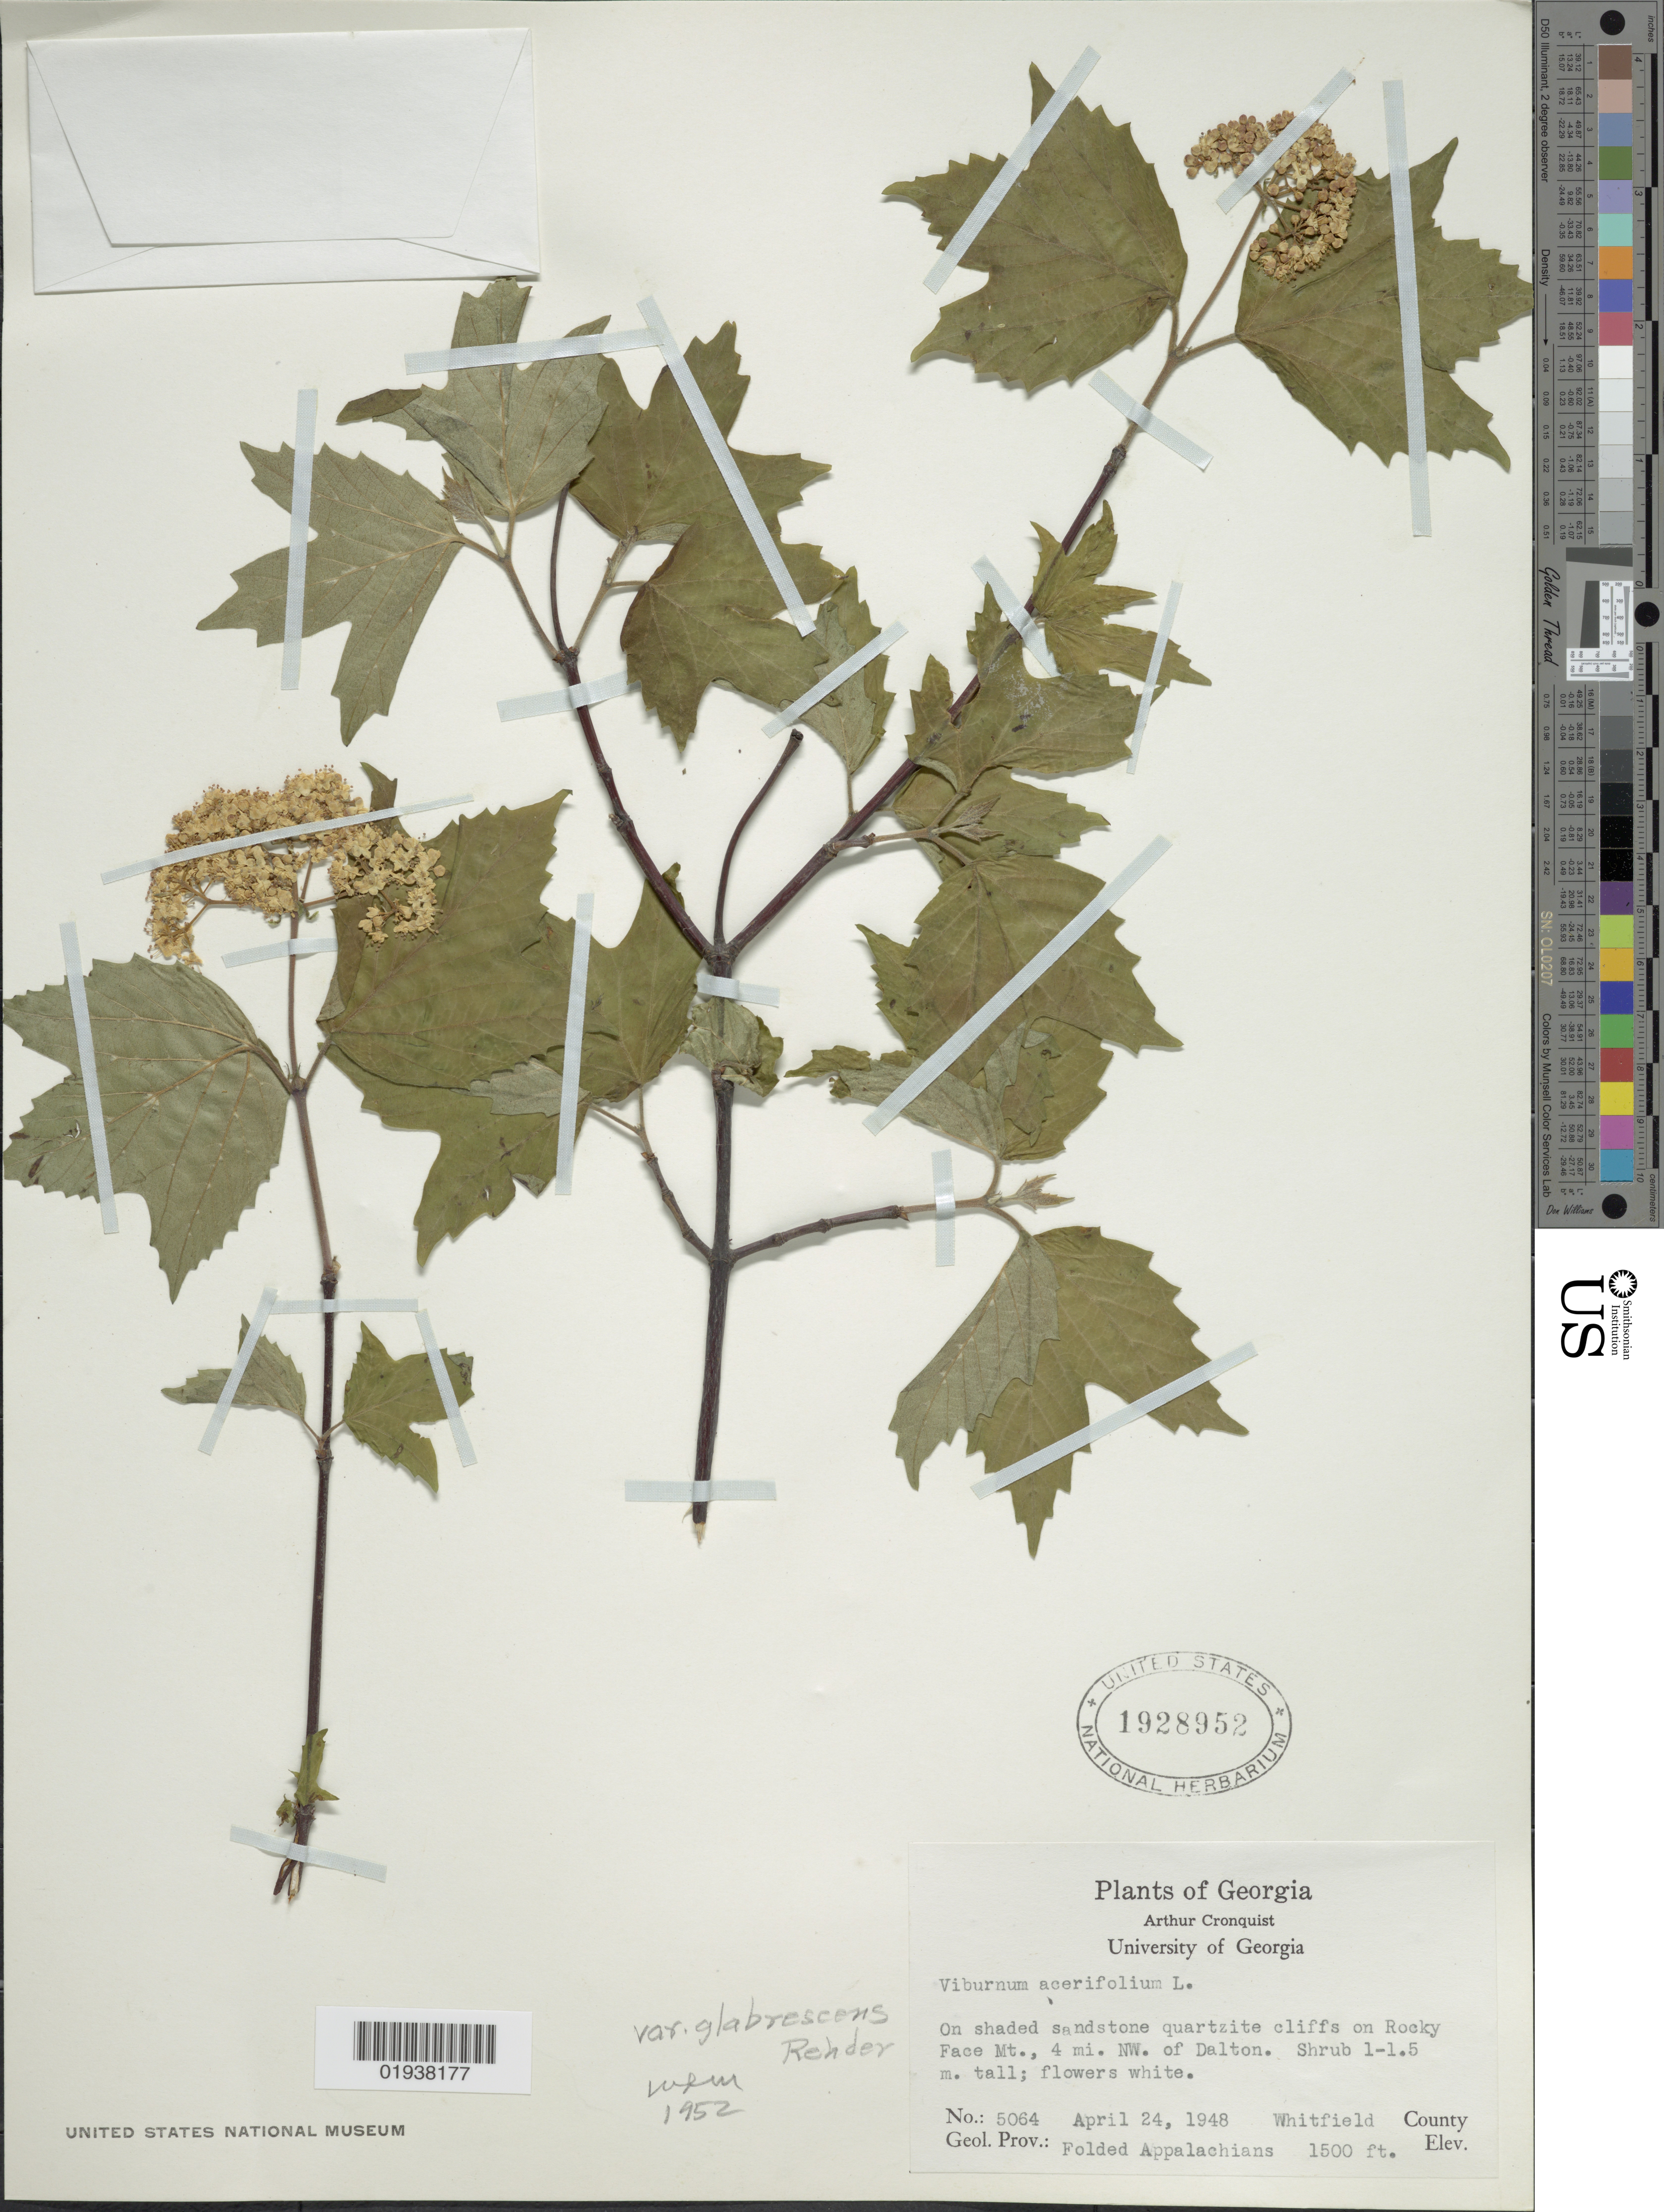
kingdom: Plantae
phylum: Tracheophyta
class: Magnoliopsida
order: Dipsacales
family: Viburnaceae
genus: Viburnum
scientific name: Viburnum acerifolium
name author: L.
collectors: A. J. Cronquist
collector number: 5064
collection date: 1948-04-24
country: United States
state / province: Georgia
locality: On shaded sandstone quartzite cliffs on Rocky Face Mt., 4 mi. NW. of Dalton. Whitfield County. Geol. Prov.: Folded Appalachians.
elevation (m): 457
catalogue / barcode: US 1928952